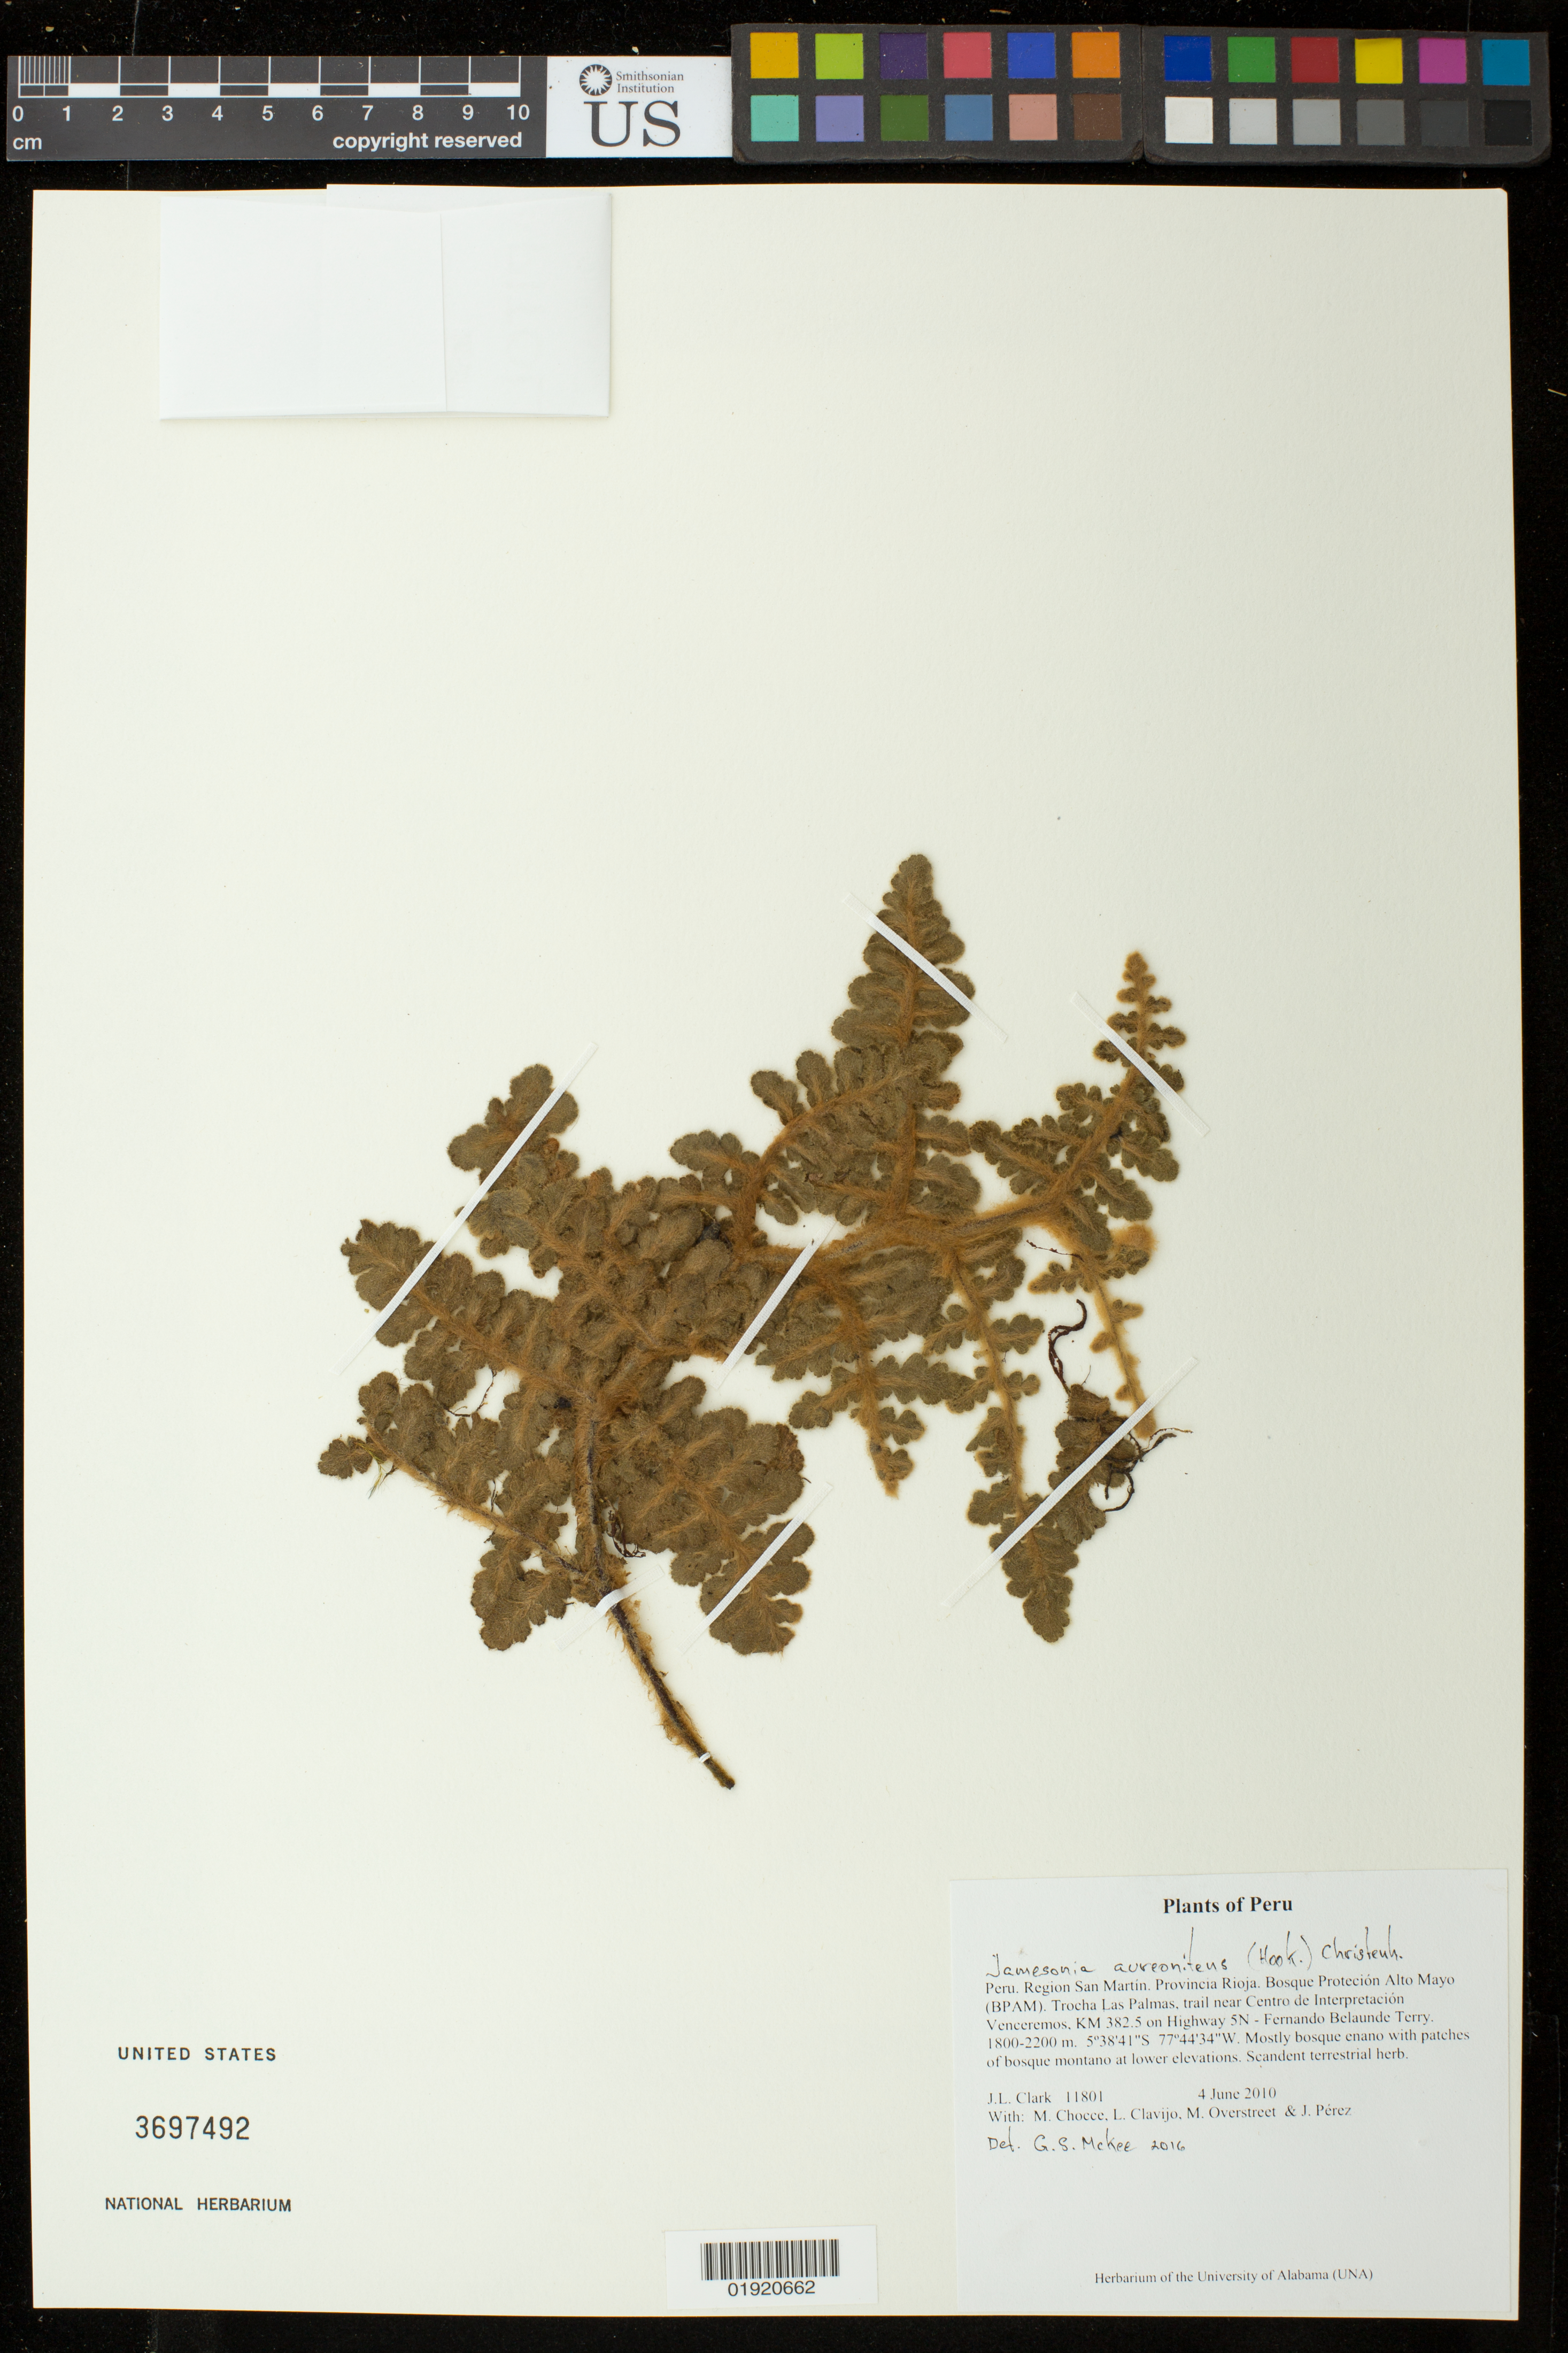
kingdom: Plantae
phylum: Tracheophyta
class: Polypodiopsida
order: Polypodiales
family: Pteridaceae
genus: Jamesonia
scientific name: Jamesonia aureonitens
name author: (Hook.) Christenh.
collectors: J. L. Clark, M. Chocce, L. Clavijo, M. Overstreet & J. Perez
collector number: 11801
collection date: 2010-06-04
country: Peru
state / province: San Martín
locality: Peru. Region San Martin. Provincia Rioja. Bosque Protecion Alto Mayo (BPAM). Trocha Las Palmas, trail near Centro de Interpretacion Venceremos, KM 382.5 on Highway 5N - Fernando Belaunde Terry.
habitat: Mostly bosque enano with patches of bosque montano at lower elevations.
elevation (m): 1800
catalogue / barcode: US 369749